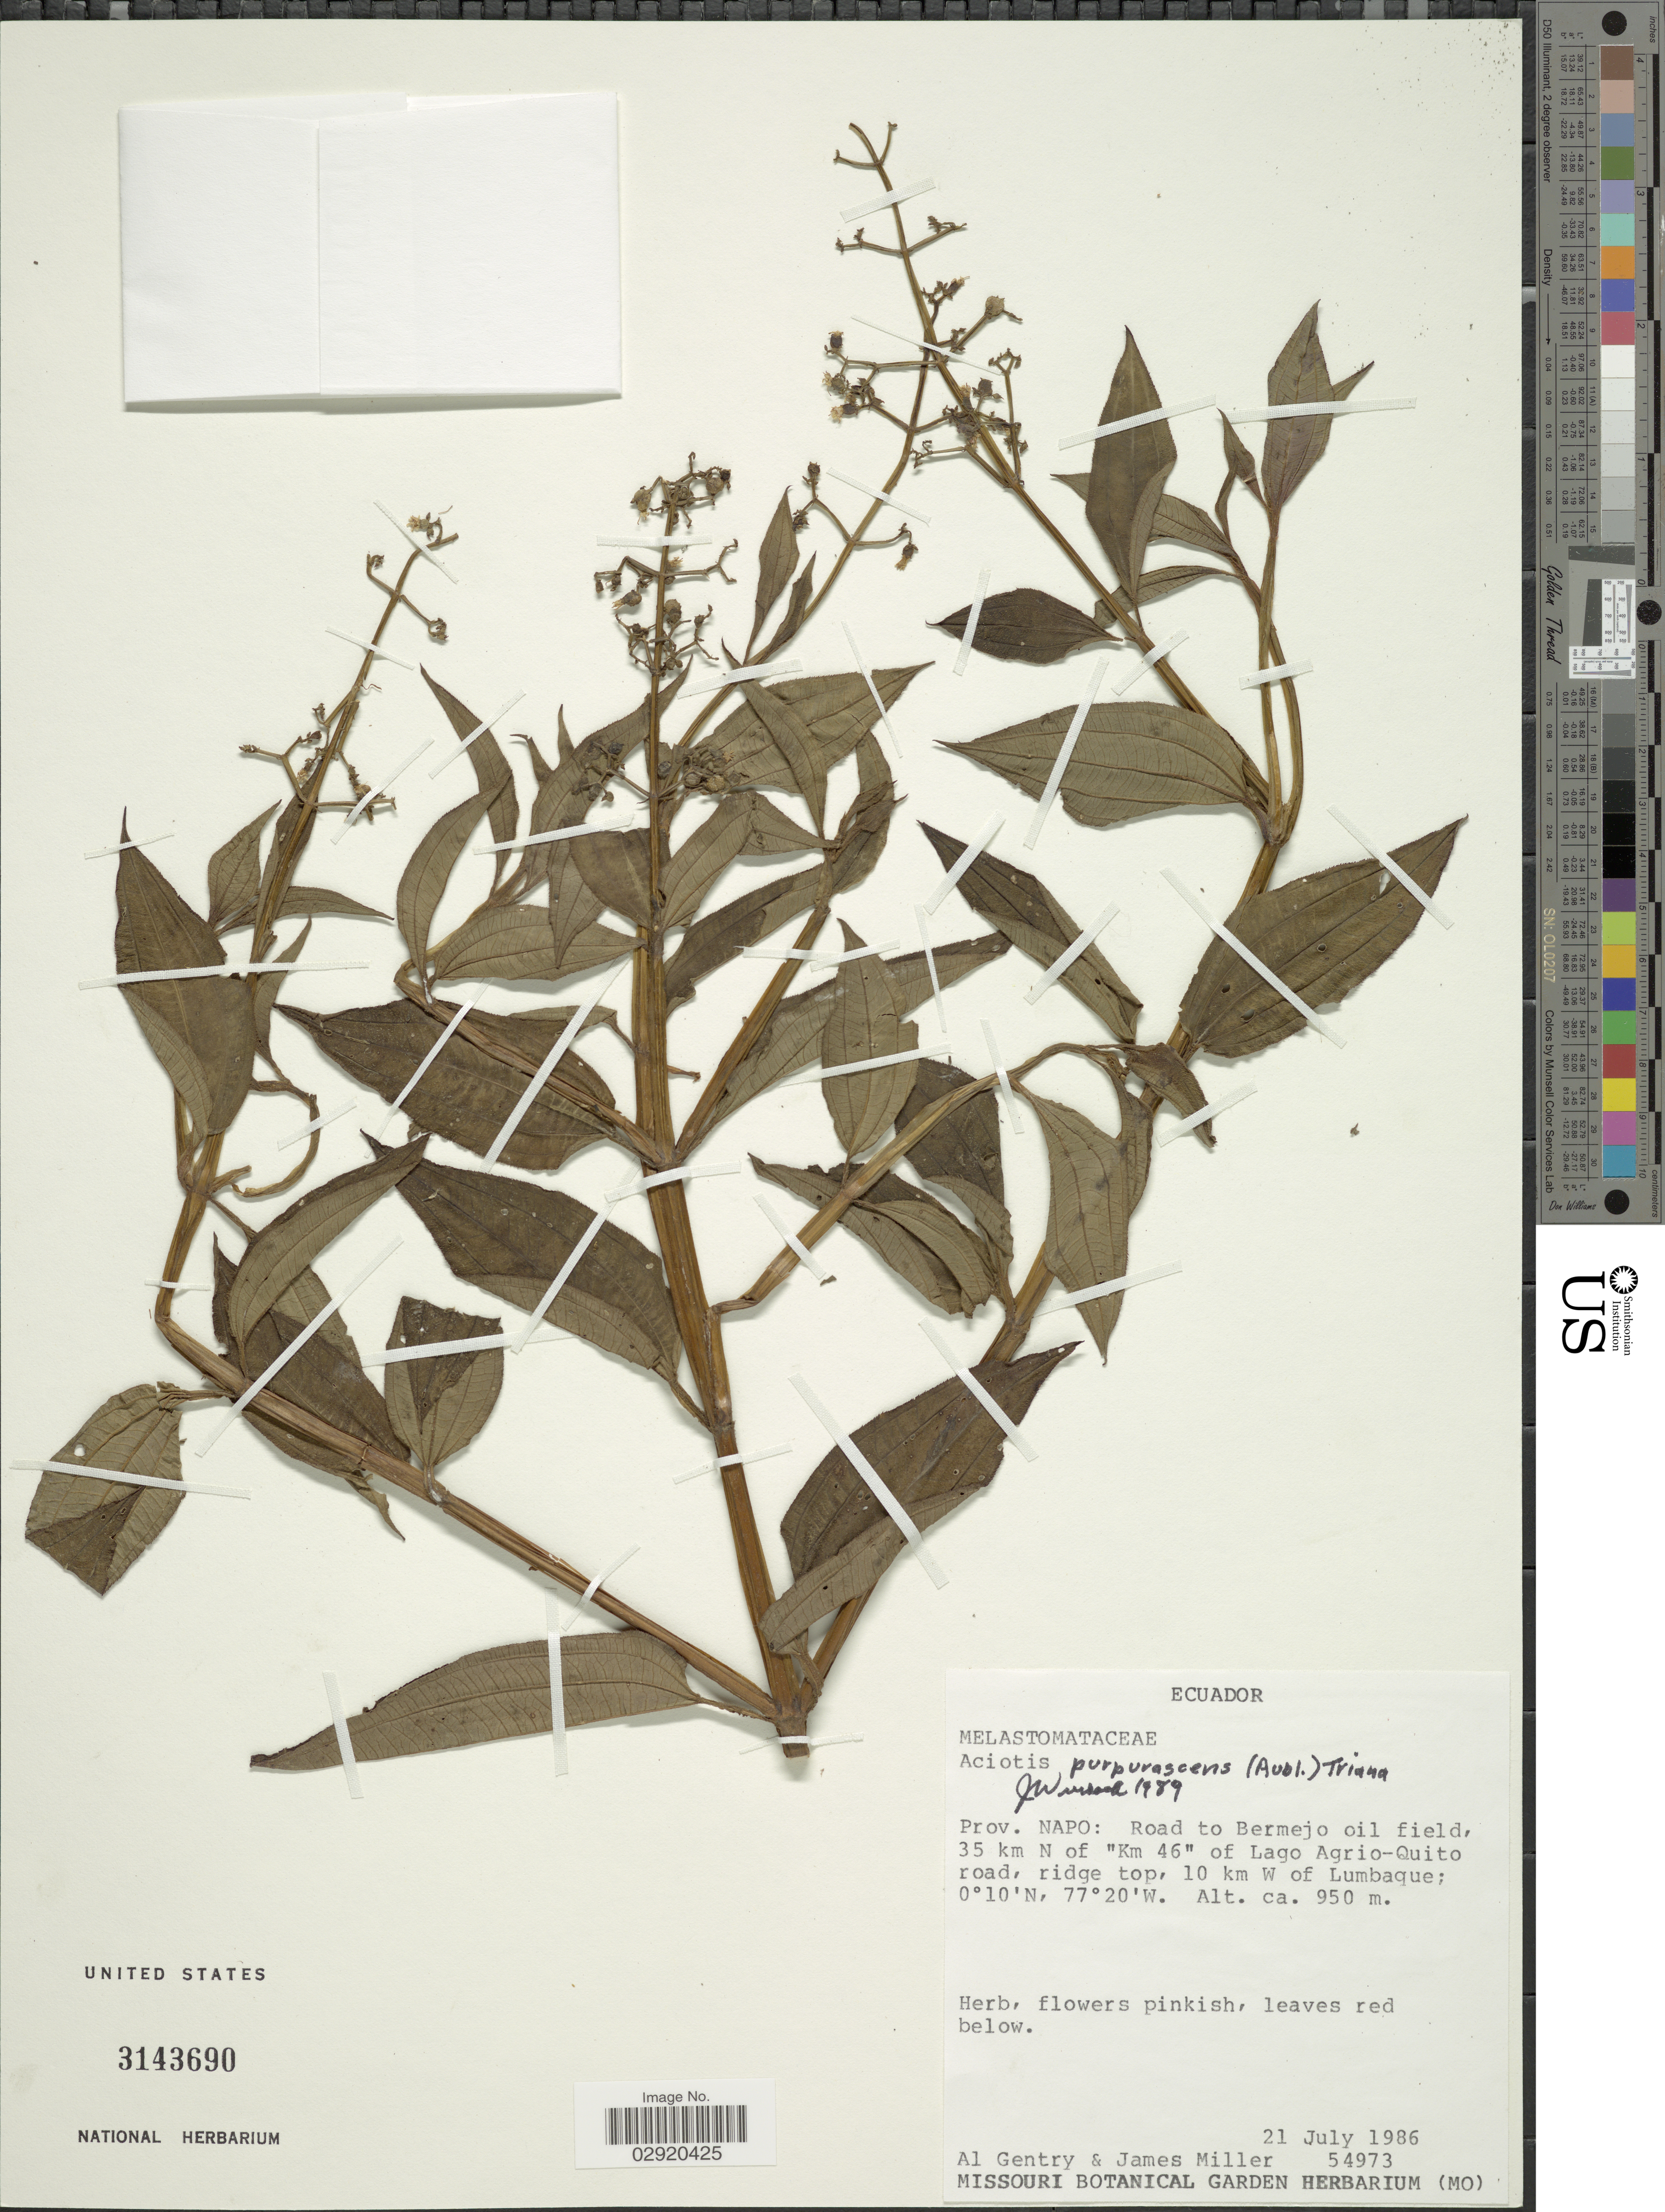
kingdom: Plantae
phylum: Tracheophyta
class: Magnoliopsida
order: Myrtales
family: Melastomataceae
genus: Aciotis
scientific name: Aciotis purpurascens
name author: (Aubl.) Triana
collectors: A. H. Gentry & J. S. Miller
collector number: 54973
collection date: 1986-07-21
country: Ecuador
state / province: Napo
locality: Prov.: Napo: Road to Bermejo oil field, 35 km N of "Km 46" of Lago Agrio-Quito road, ridge top, 10 km W of Lumbaque.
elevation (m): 950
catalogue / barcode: US 3143690